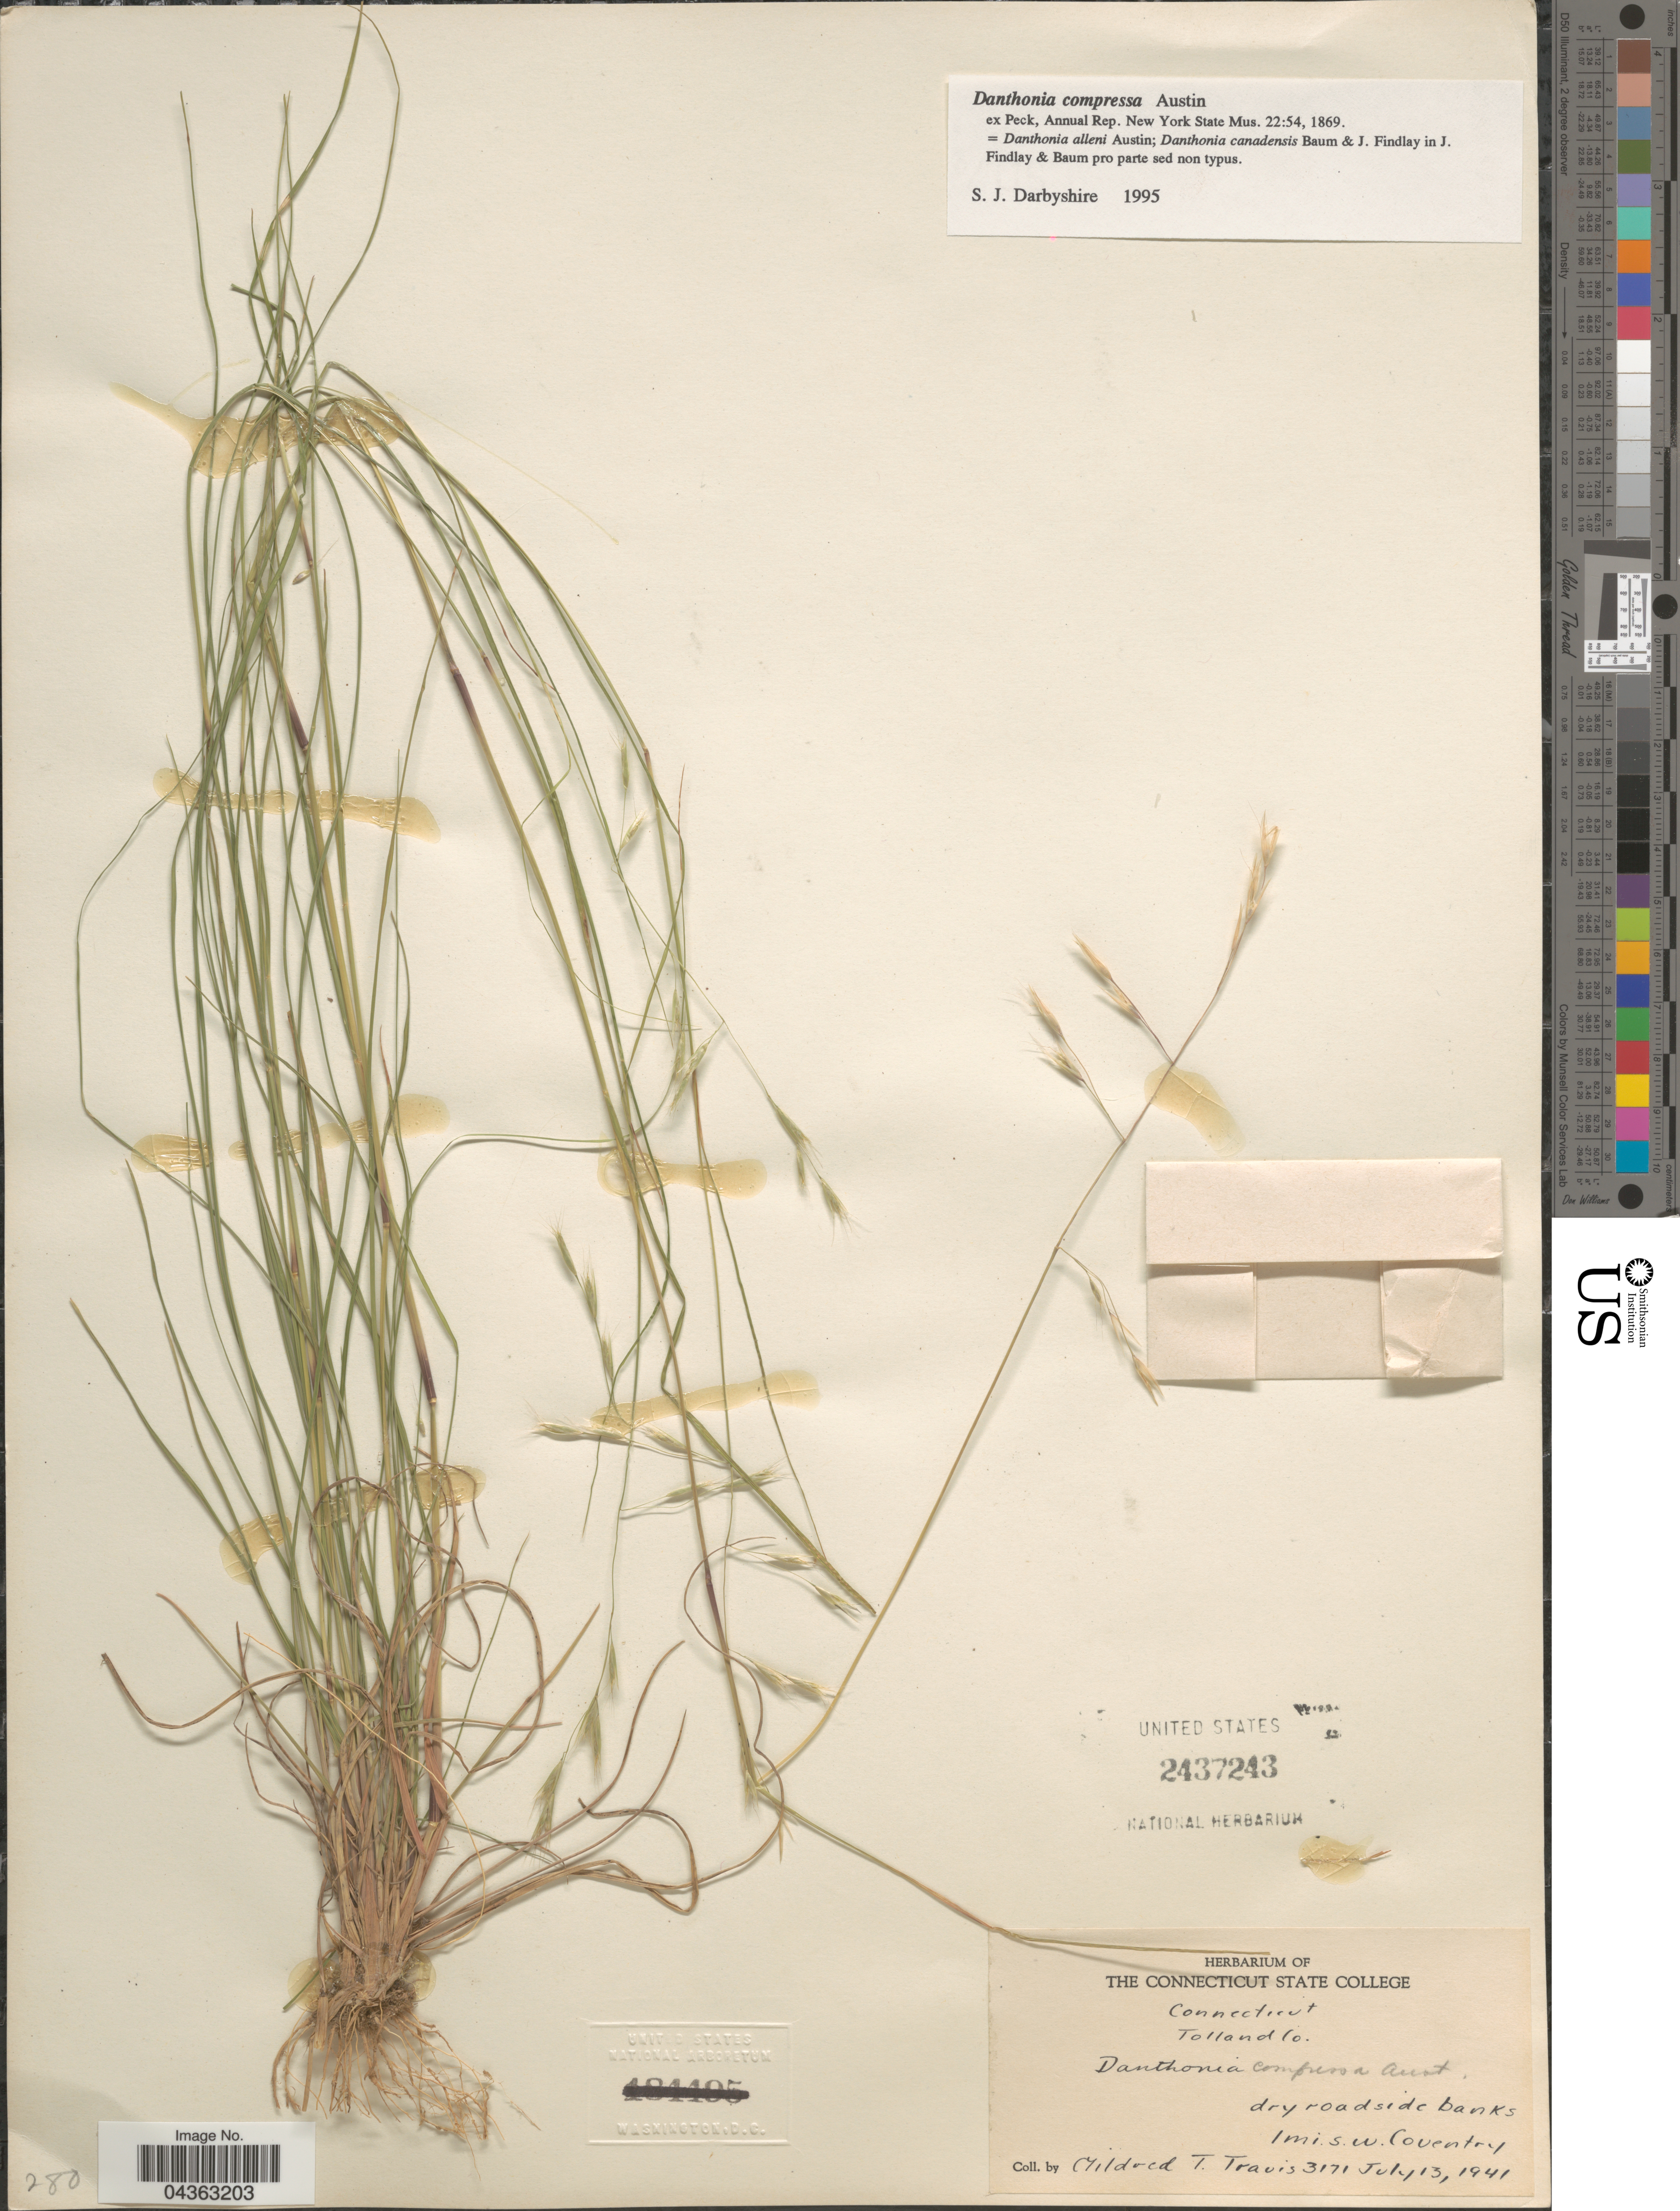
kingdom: Plantae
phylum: Tracheophyta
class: Liliopsida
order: Poales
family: Poaceae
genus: Danthonia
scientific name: Danthonia compressa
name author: Austin in F. Peck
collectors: M. Travis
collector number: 3171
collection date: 1941-07-13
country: United States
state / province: Connecticut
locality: Tolland Co. 1 mi. S.W. Coventry.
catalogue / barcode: US 2437243